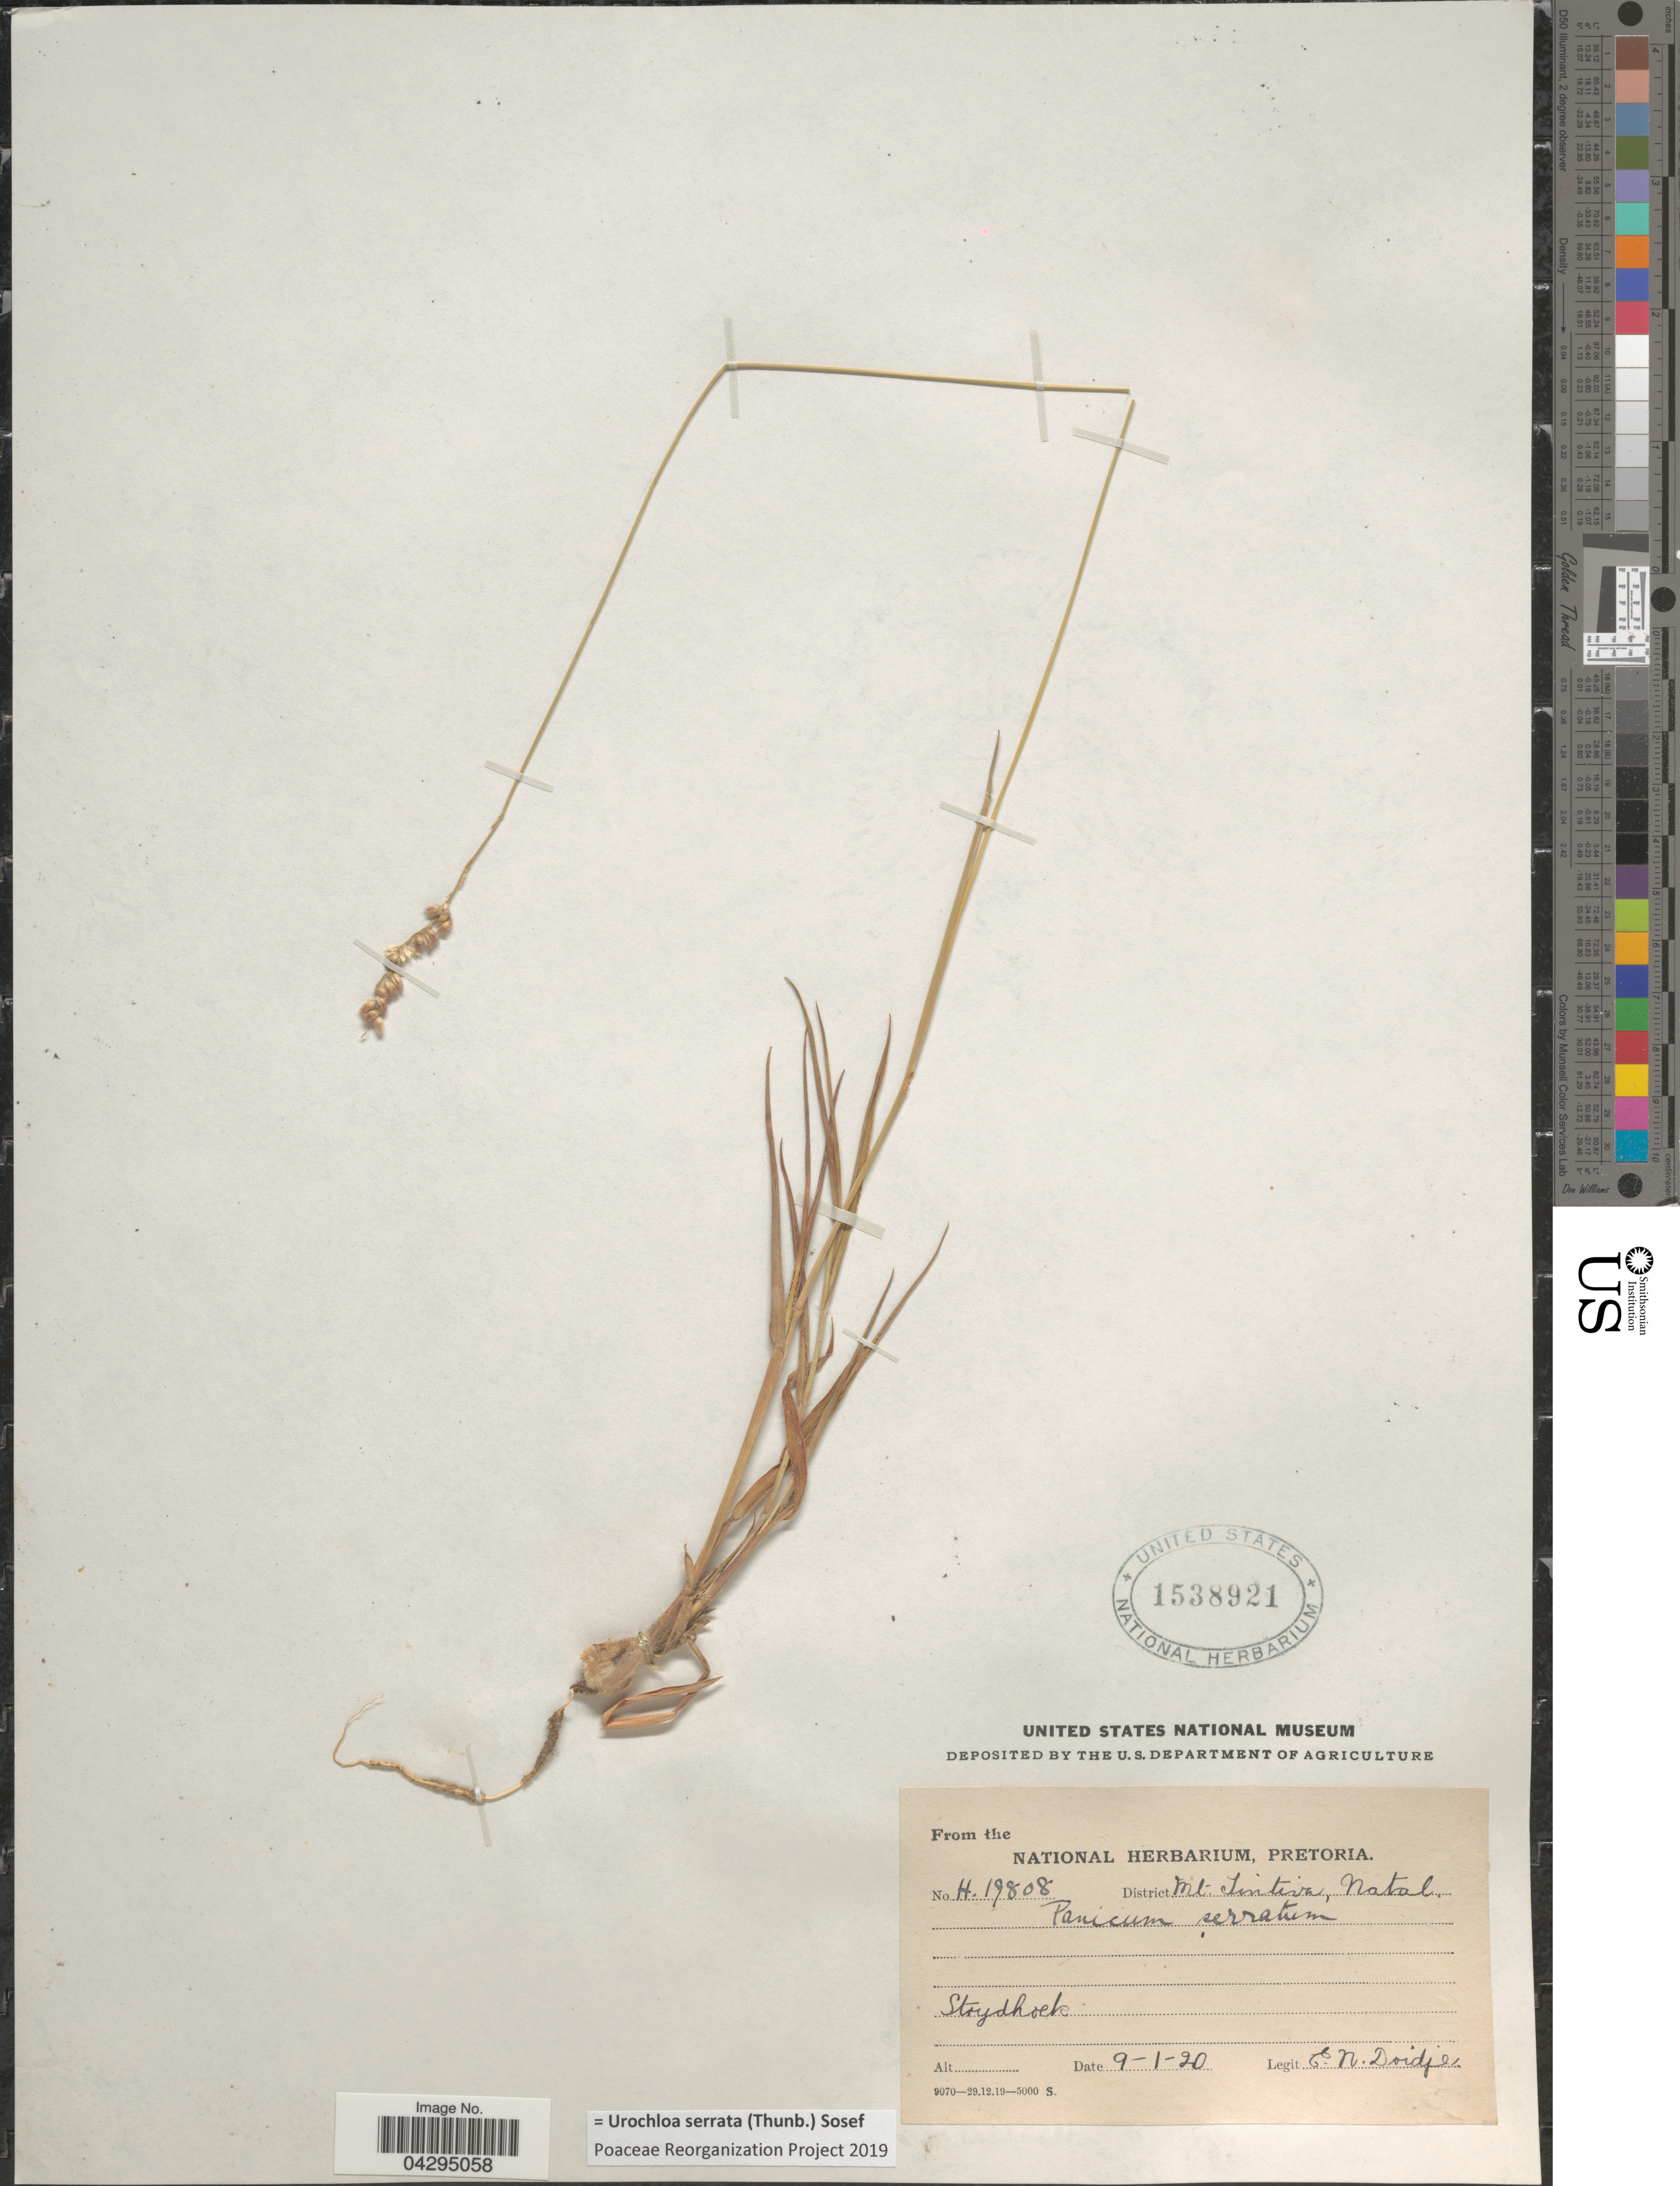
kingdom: Plantae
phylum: Tracheophyta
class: Liliopsida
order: Poales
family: Poaceae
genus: Urochloa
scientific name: Urochloa serrata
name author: (Thunb.) Sosef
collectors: C. Doidje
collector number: H19808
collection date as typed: Transcribed d/m/y: 9/1/20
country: South Africa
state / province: KwaZulu-Natal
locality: District Mt. Jintiva [interpreted], Natal. Strydhoek.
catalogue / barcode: US 1538921